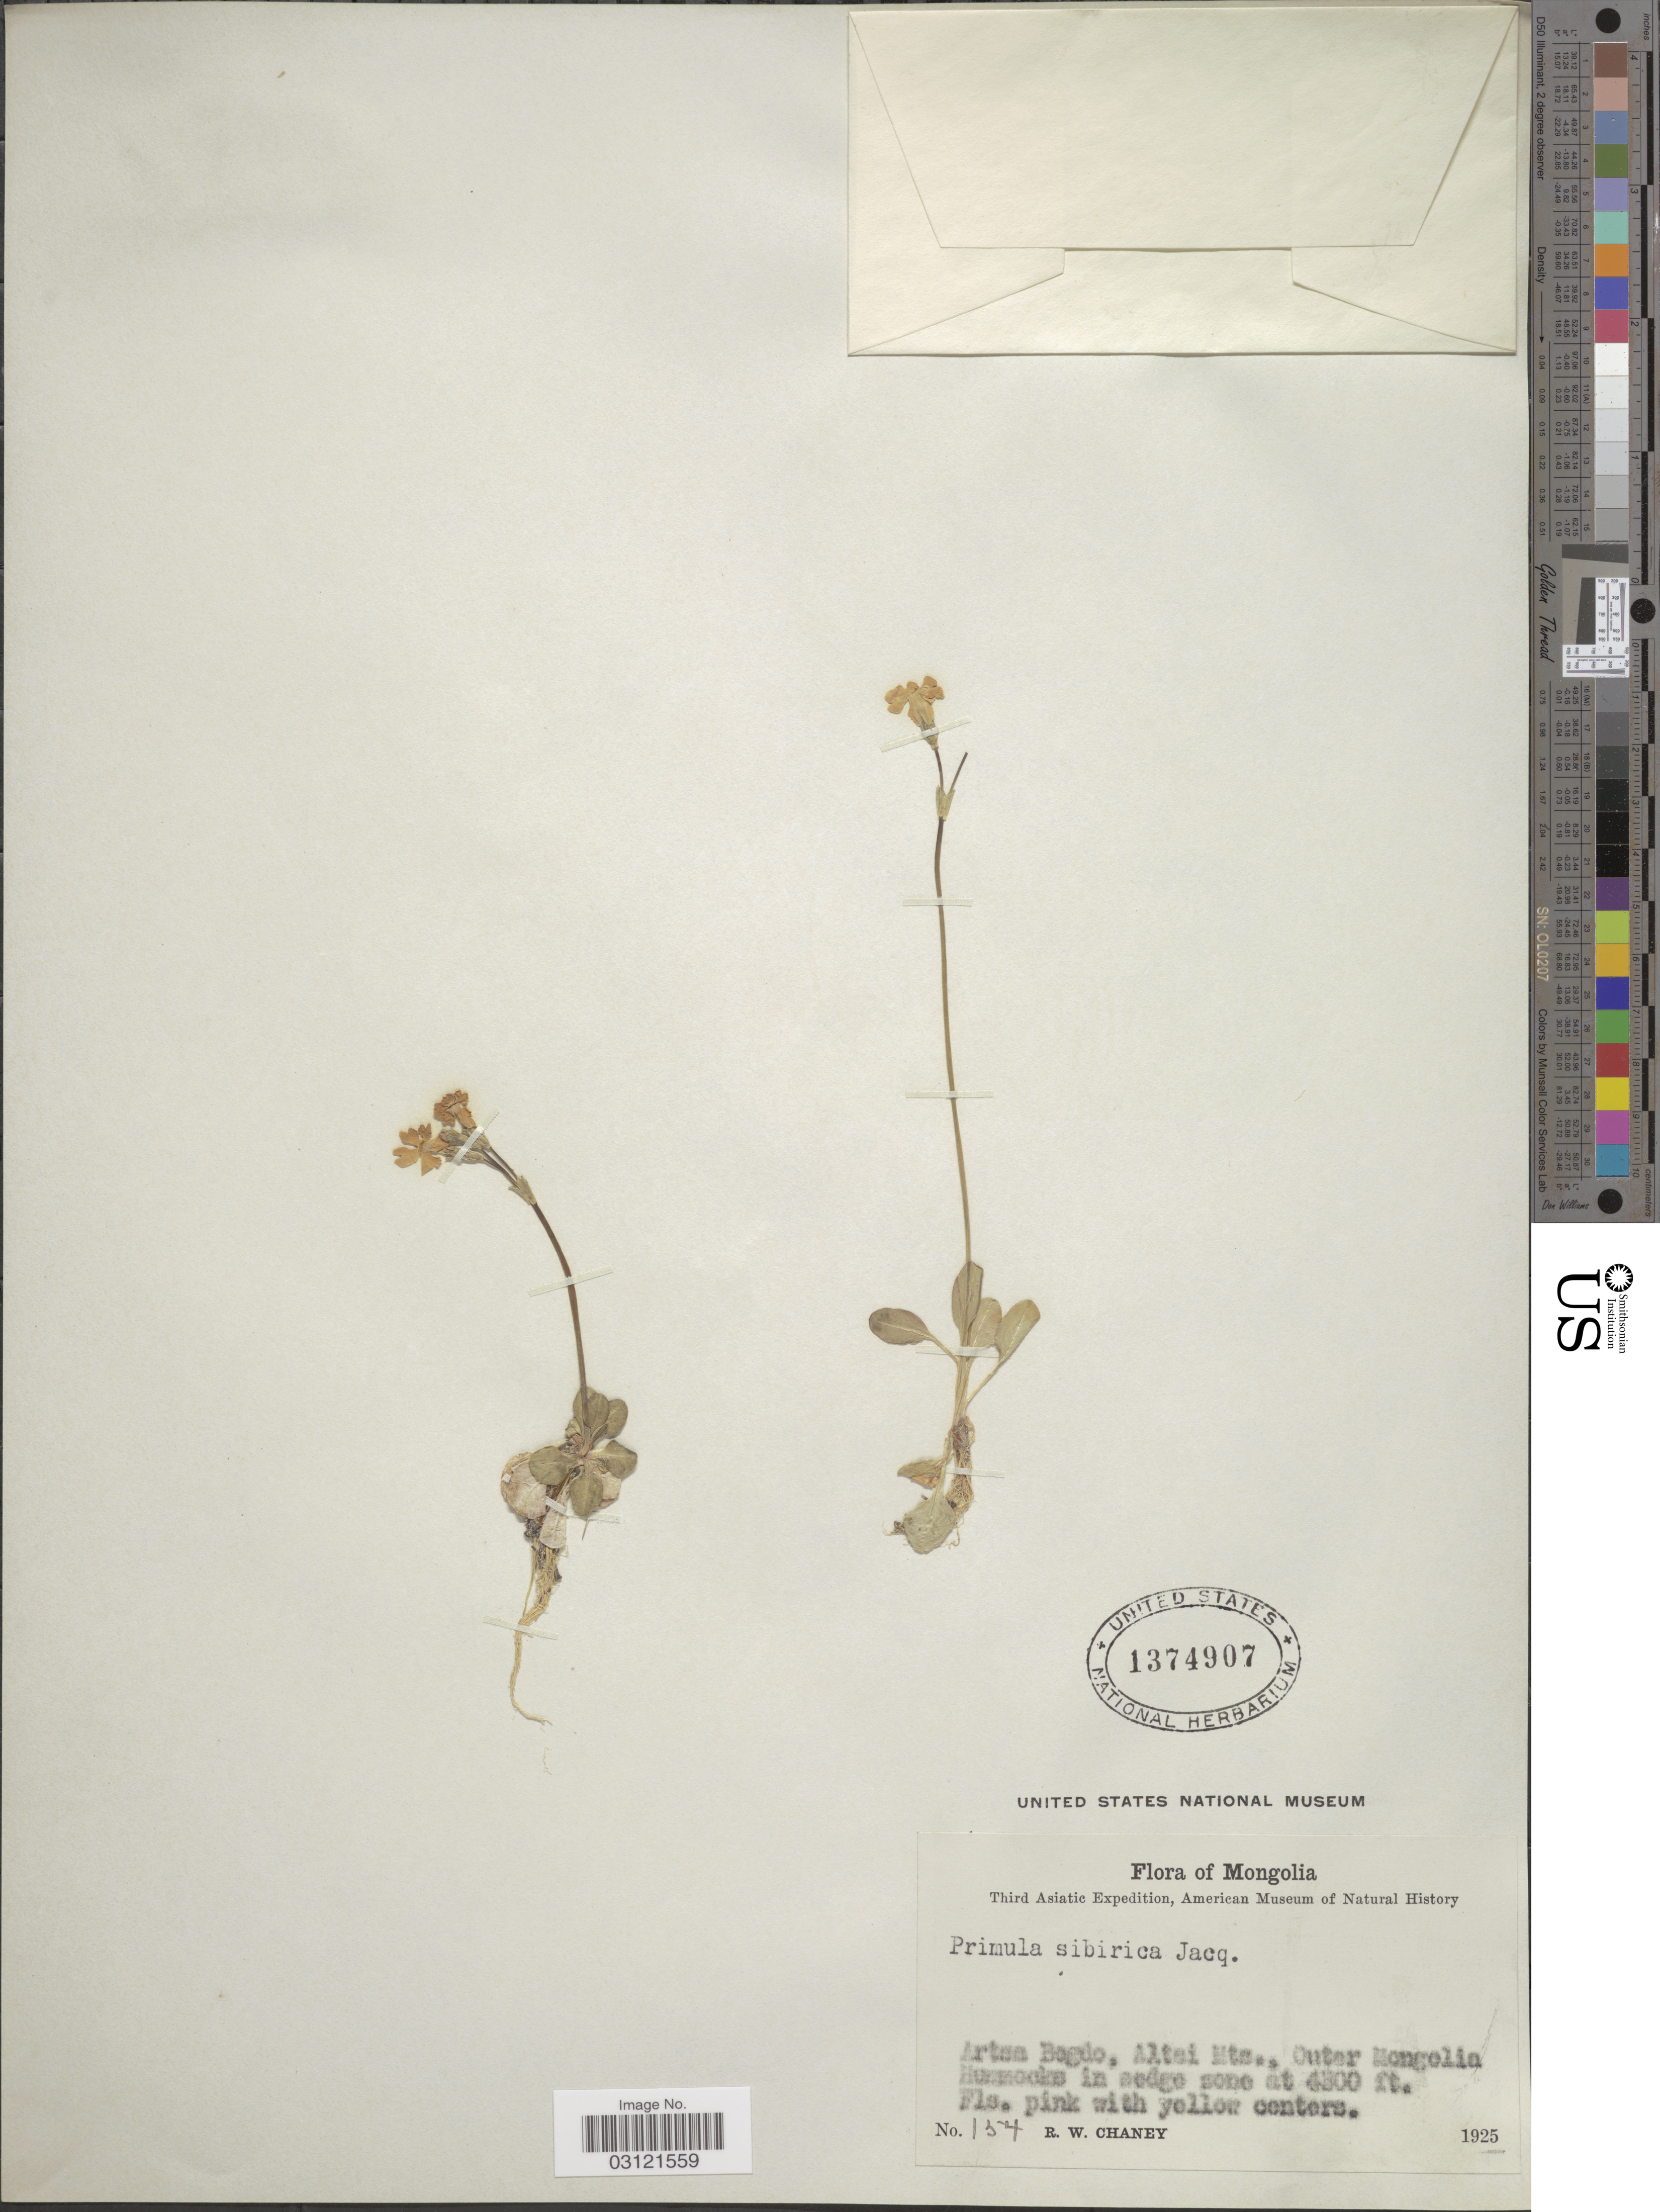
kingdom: Plantae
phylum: Tracheophyta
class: Magnoliopsida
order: Ericales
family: Primulaceae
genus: Primula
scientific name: Primula nutans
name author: Georgi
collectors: R. Chaney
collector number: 154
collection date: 1925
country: Mongolia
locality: Artsa Bogdo, Altai Mts., Outer Mongolia.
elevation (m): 1463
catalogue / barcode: US 1374907